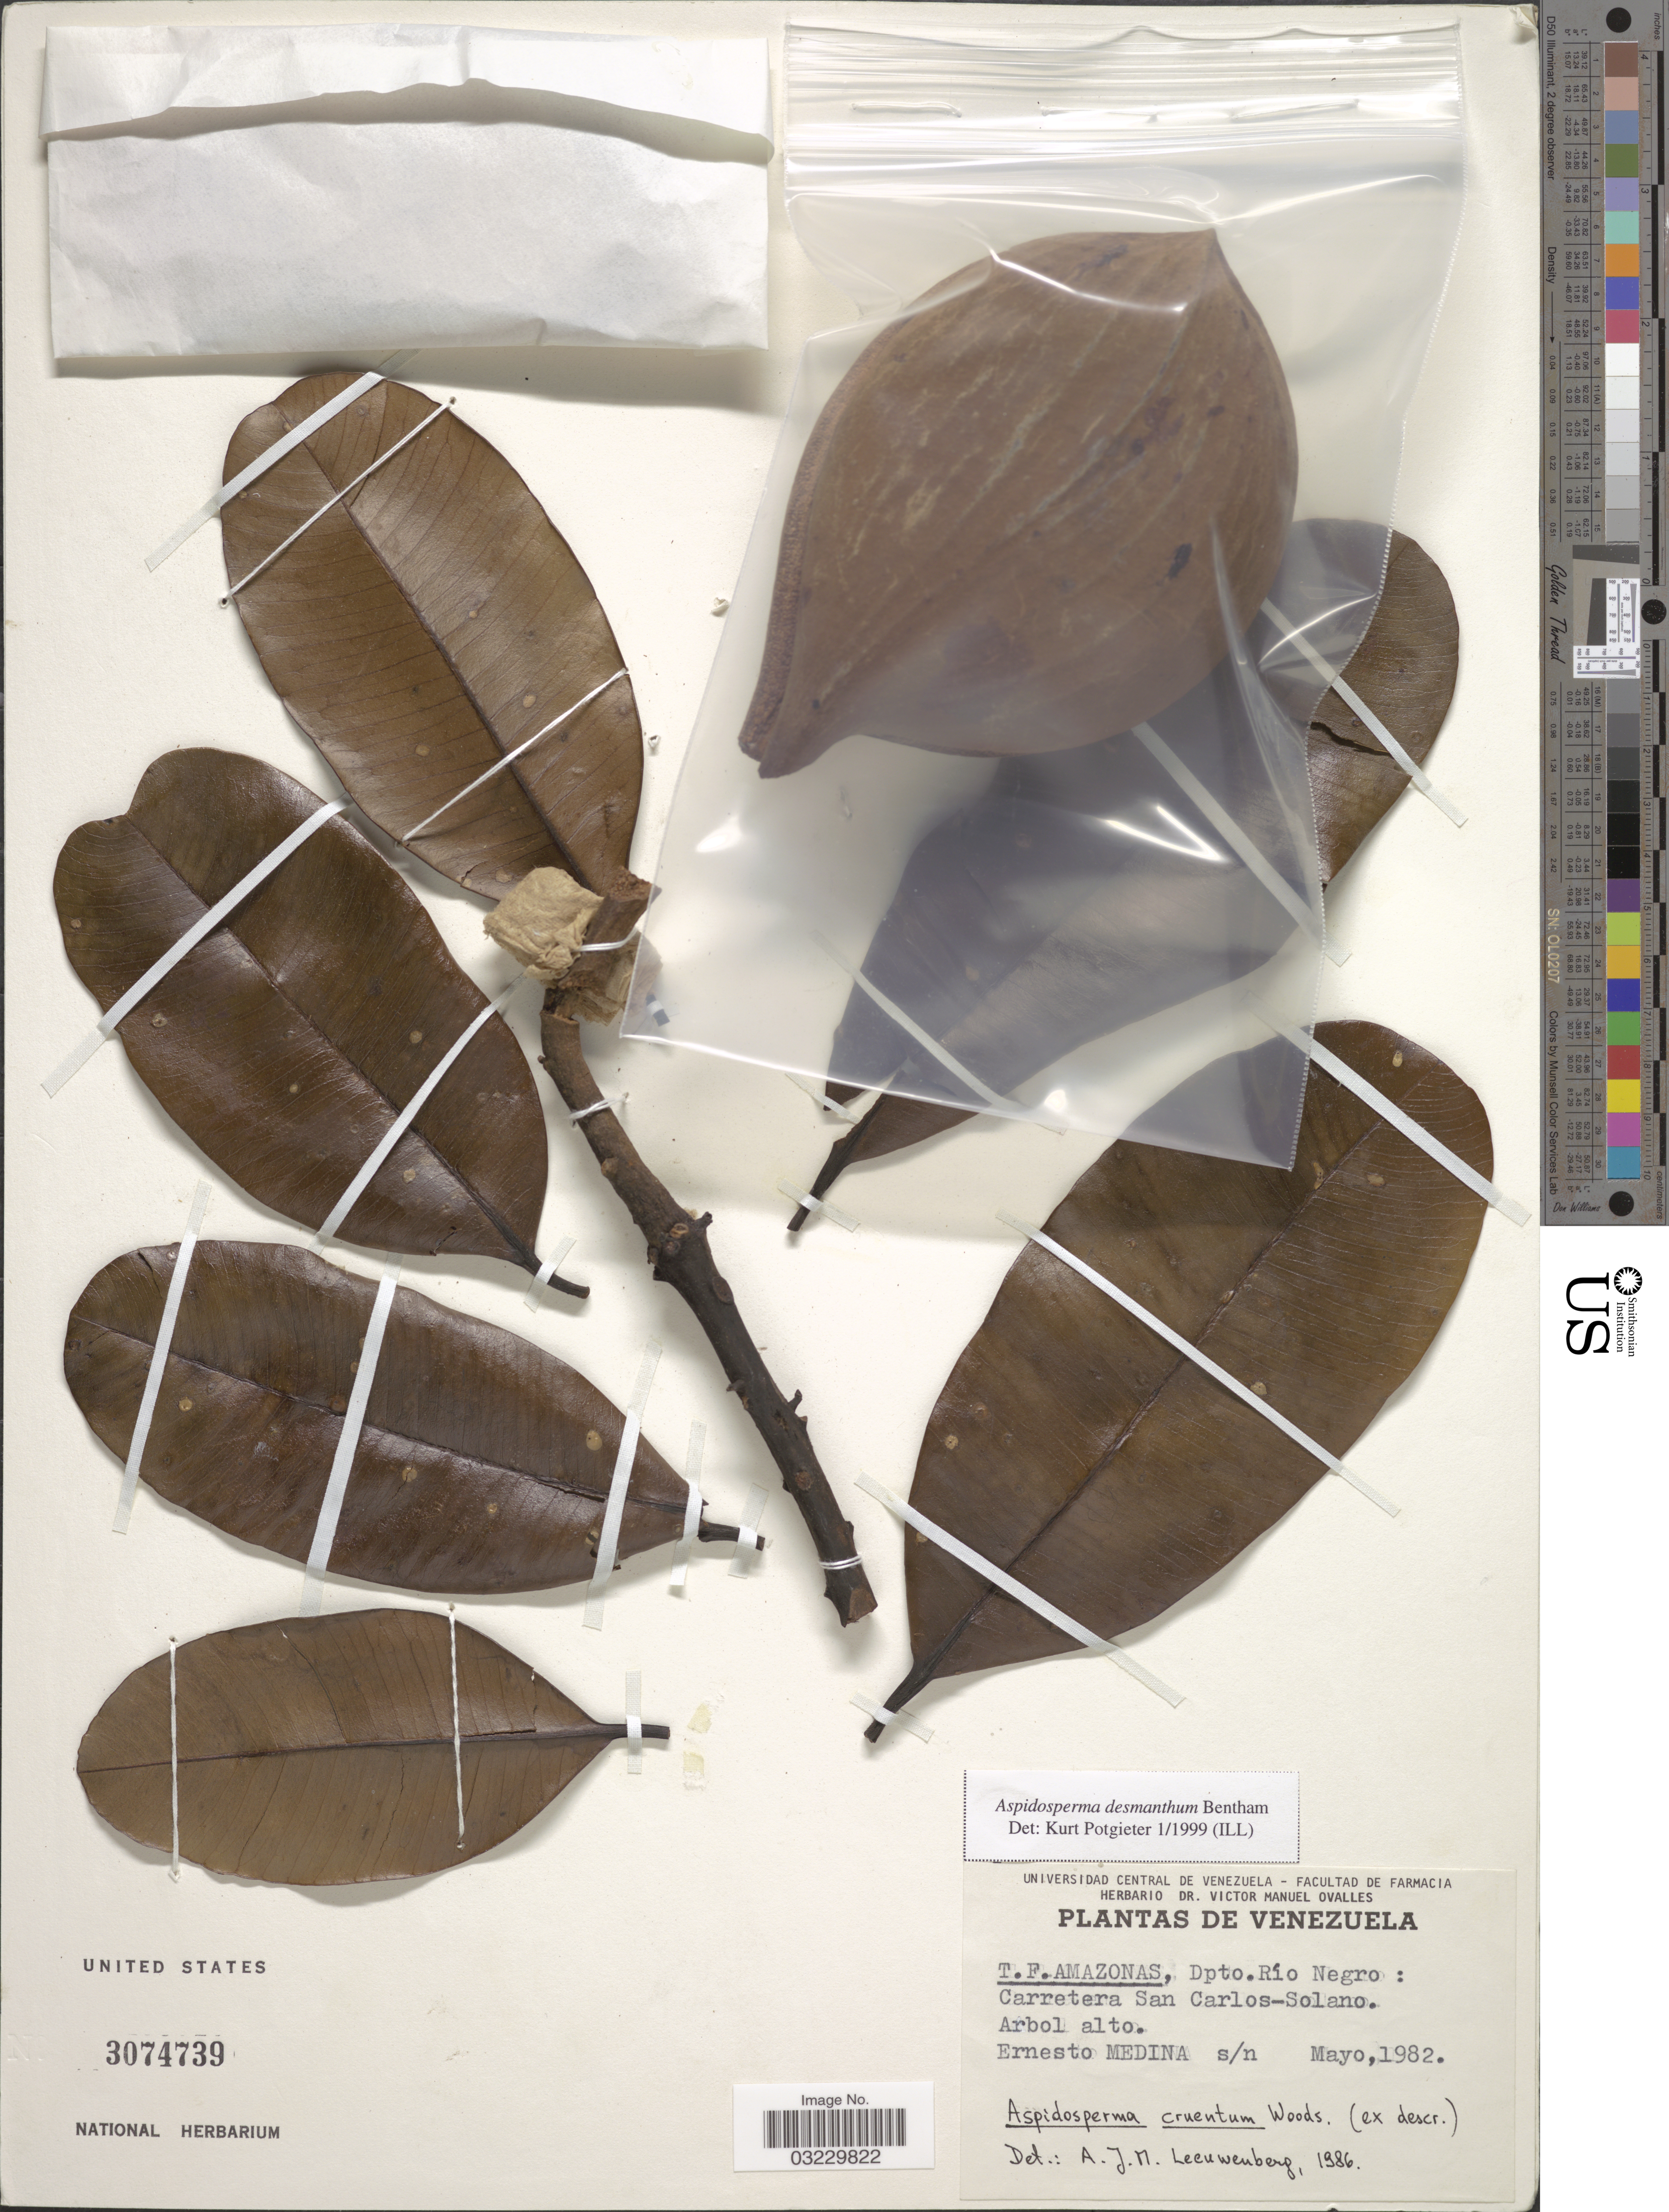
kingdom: Plantae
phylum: Tracheophyta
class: Magnoliopsida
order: Gentianales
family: Apocynaceae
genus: Aspidosperma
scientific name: Aspidosperma desmanthum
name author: Benth. ex Müll. Arg.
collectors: E. Medina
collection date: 1982-05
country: Venezuela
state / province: Amazonas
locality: T.F. Amazonas, Dpto. Río Negro: Carretera San Carlos-Solano.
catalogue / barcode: US 3074739